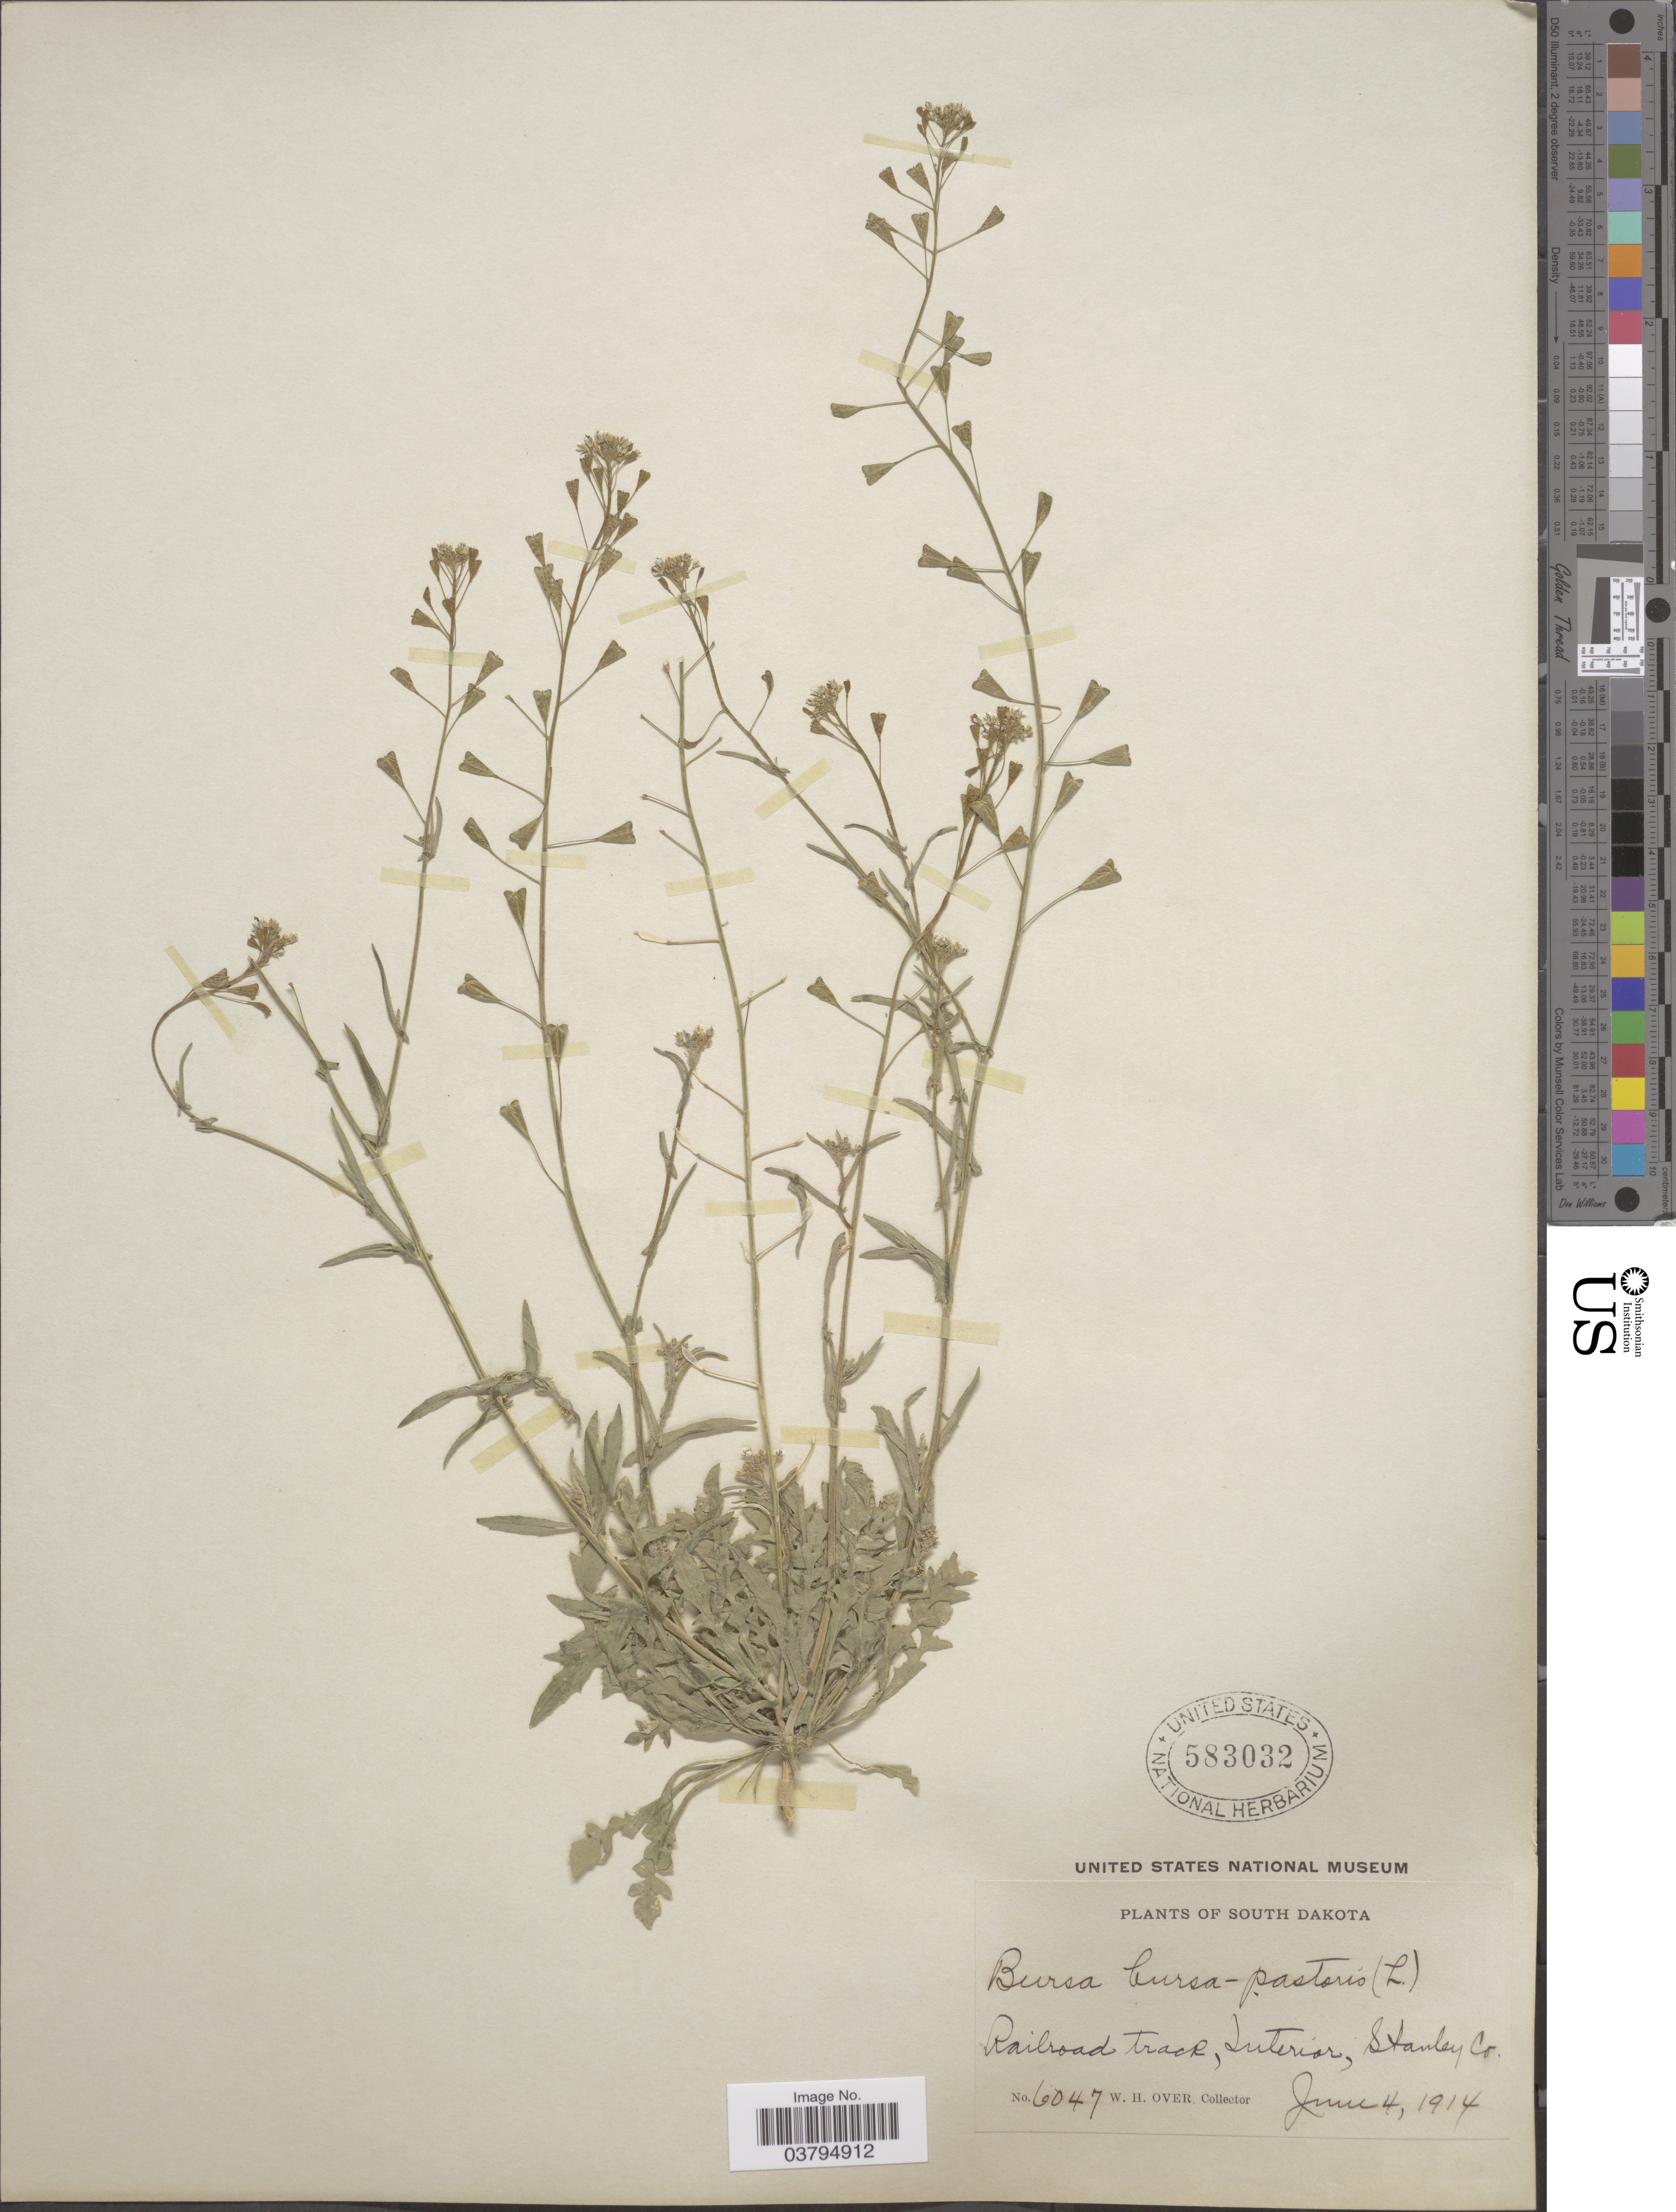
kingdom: Plantae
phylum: Tracheophyta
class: Magnoliopsida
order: Brassicales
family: Brassicaceae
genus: Capsella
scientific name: Capsella bursa-pastoris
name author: (L.) Medik.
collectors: W. Over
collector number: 6047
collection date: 1914-06-04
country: United States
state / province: South Dakota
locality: Railroad track, Interior, Stanley Co.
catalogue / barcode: US 583032